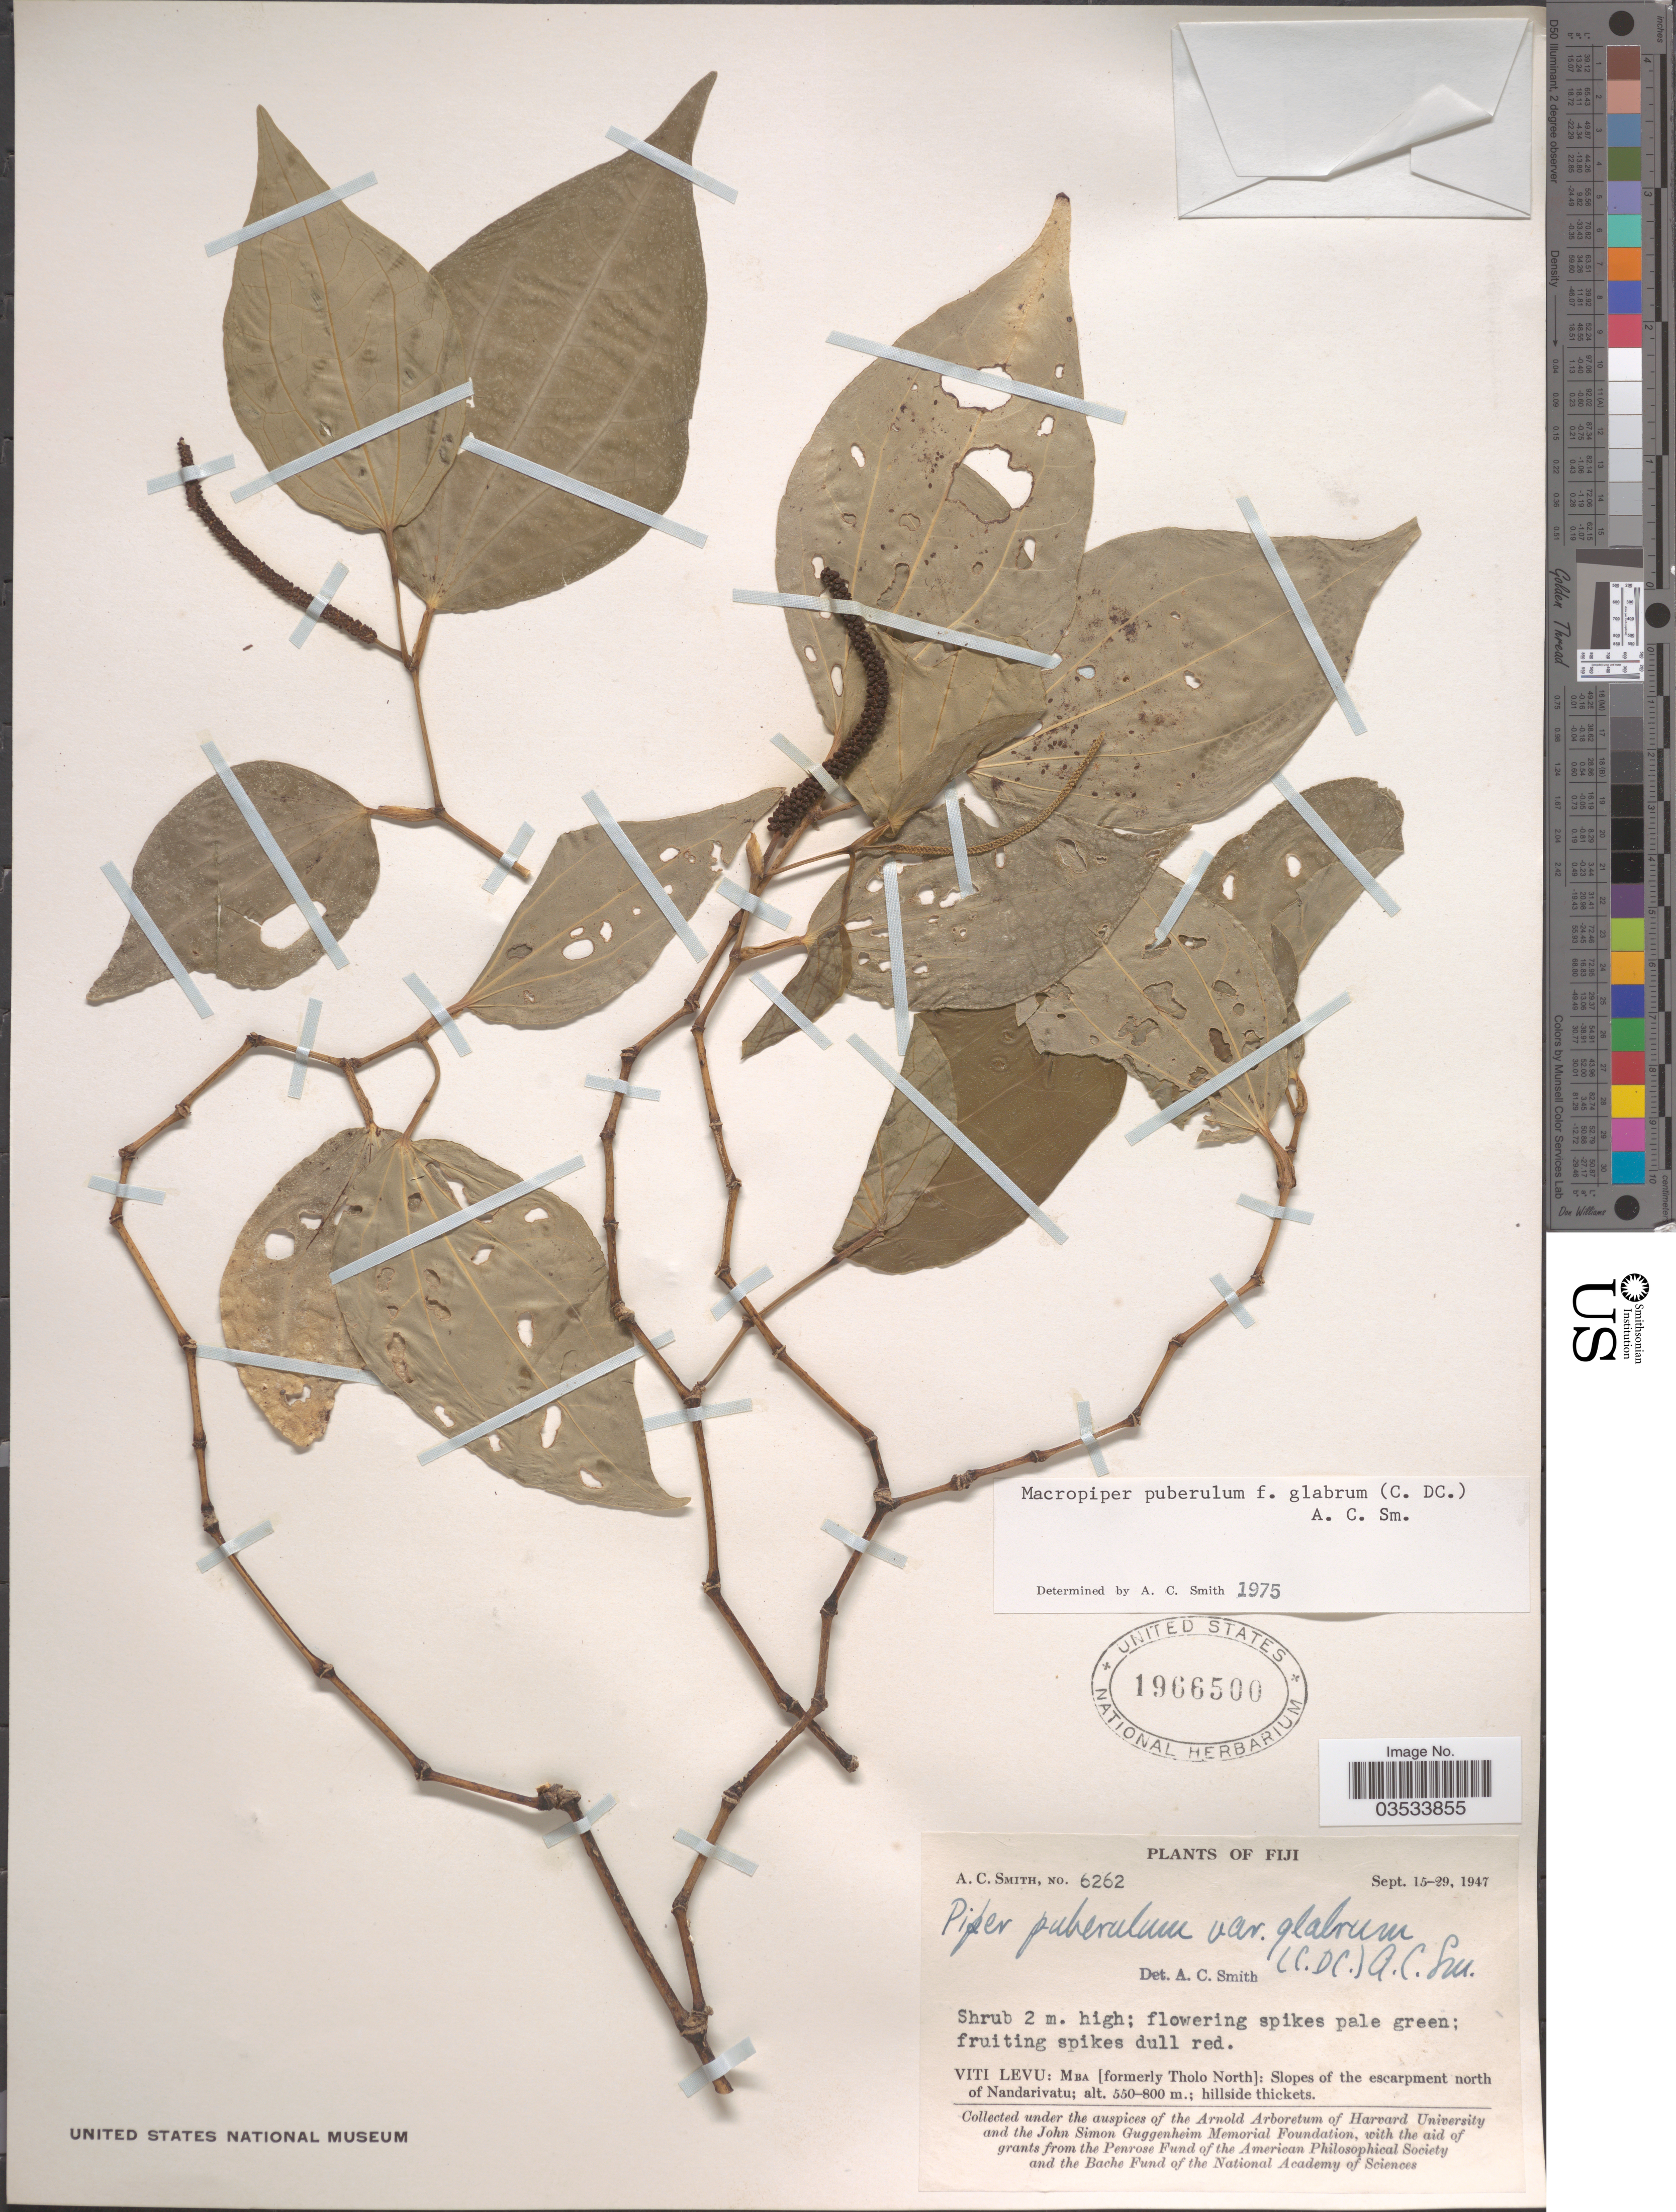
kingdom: Plantae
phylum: Tracheophyta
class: Magnoliopsida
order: Piperales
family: Piperaceae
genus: Piper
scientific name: Piper puberulum var. glabrum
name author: (C. DC.) C.A. Sm.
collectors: A. C. Smith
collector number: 6262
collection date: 1947-09-15/1947-09-29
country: Fiji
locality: Viti Levu: Mba [formerly Tholo North]: Slopes of the escarpment north of Nandarivatu.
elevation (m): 550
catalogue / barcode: US 1966500